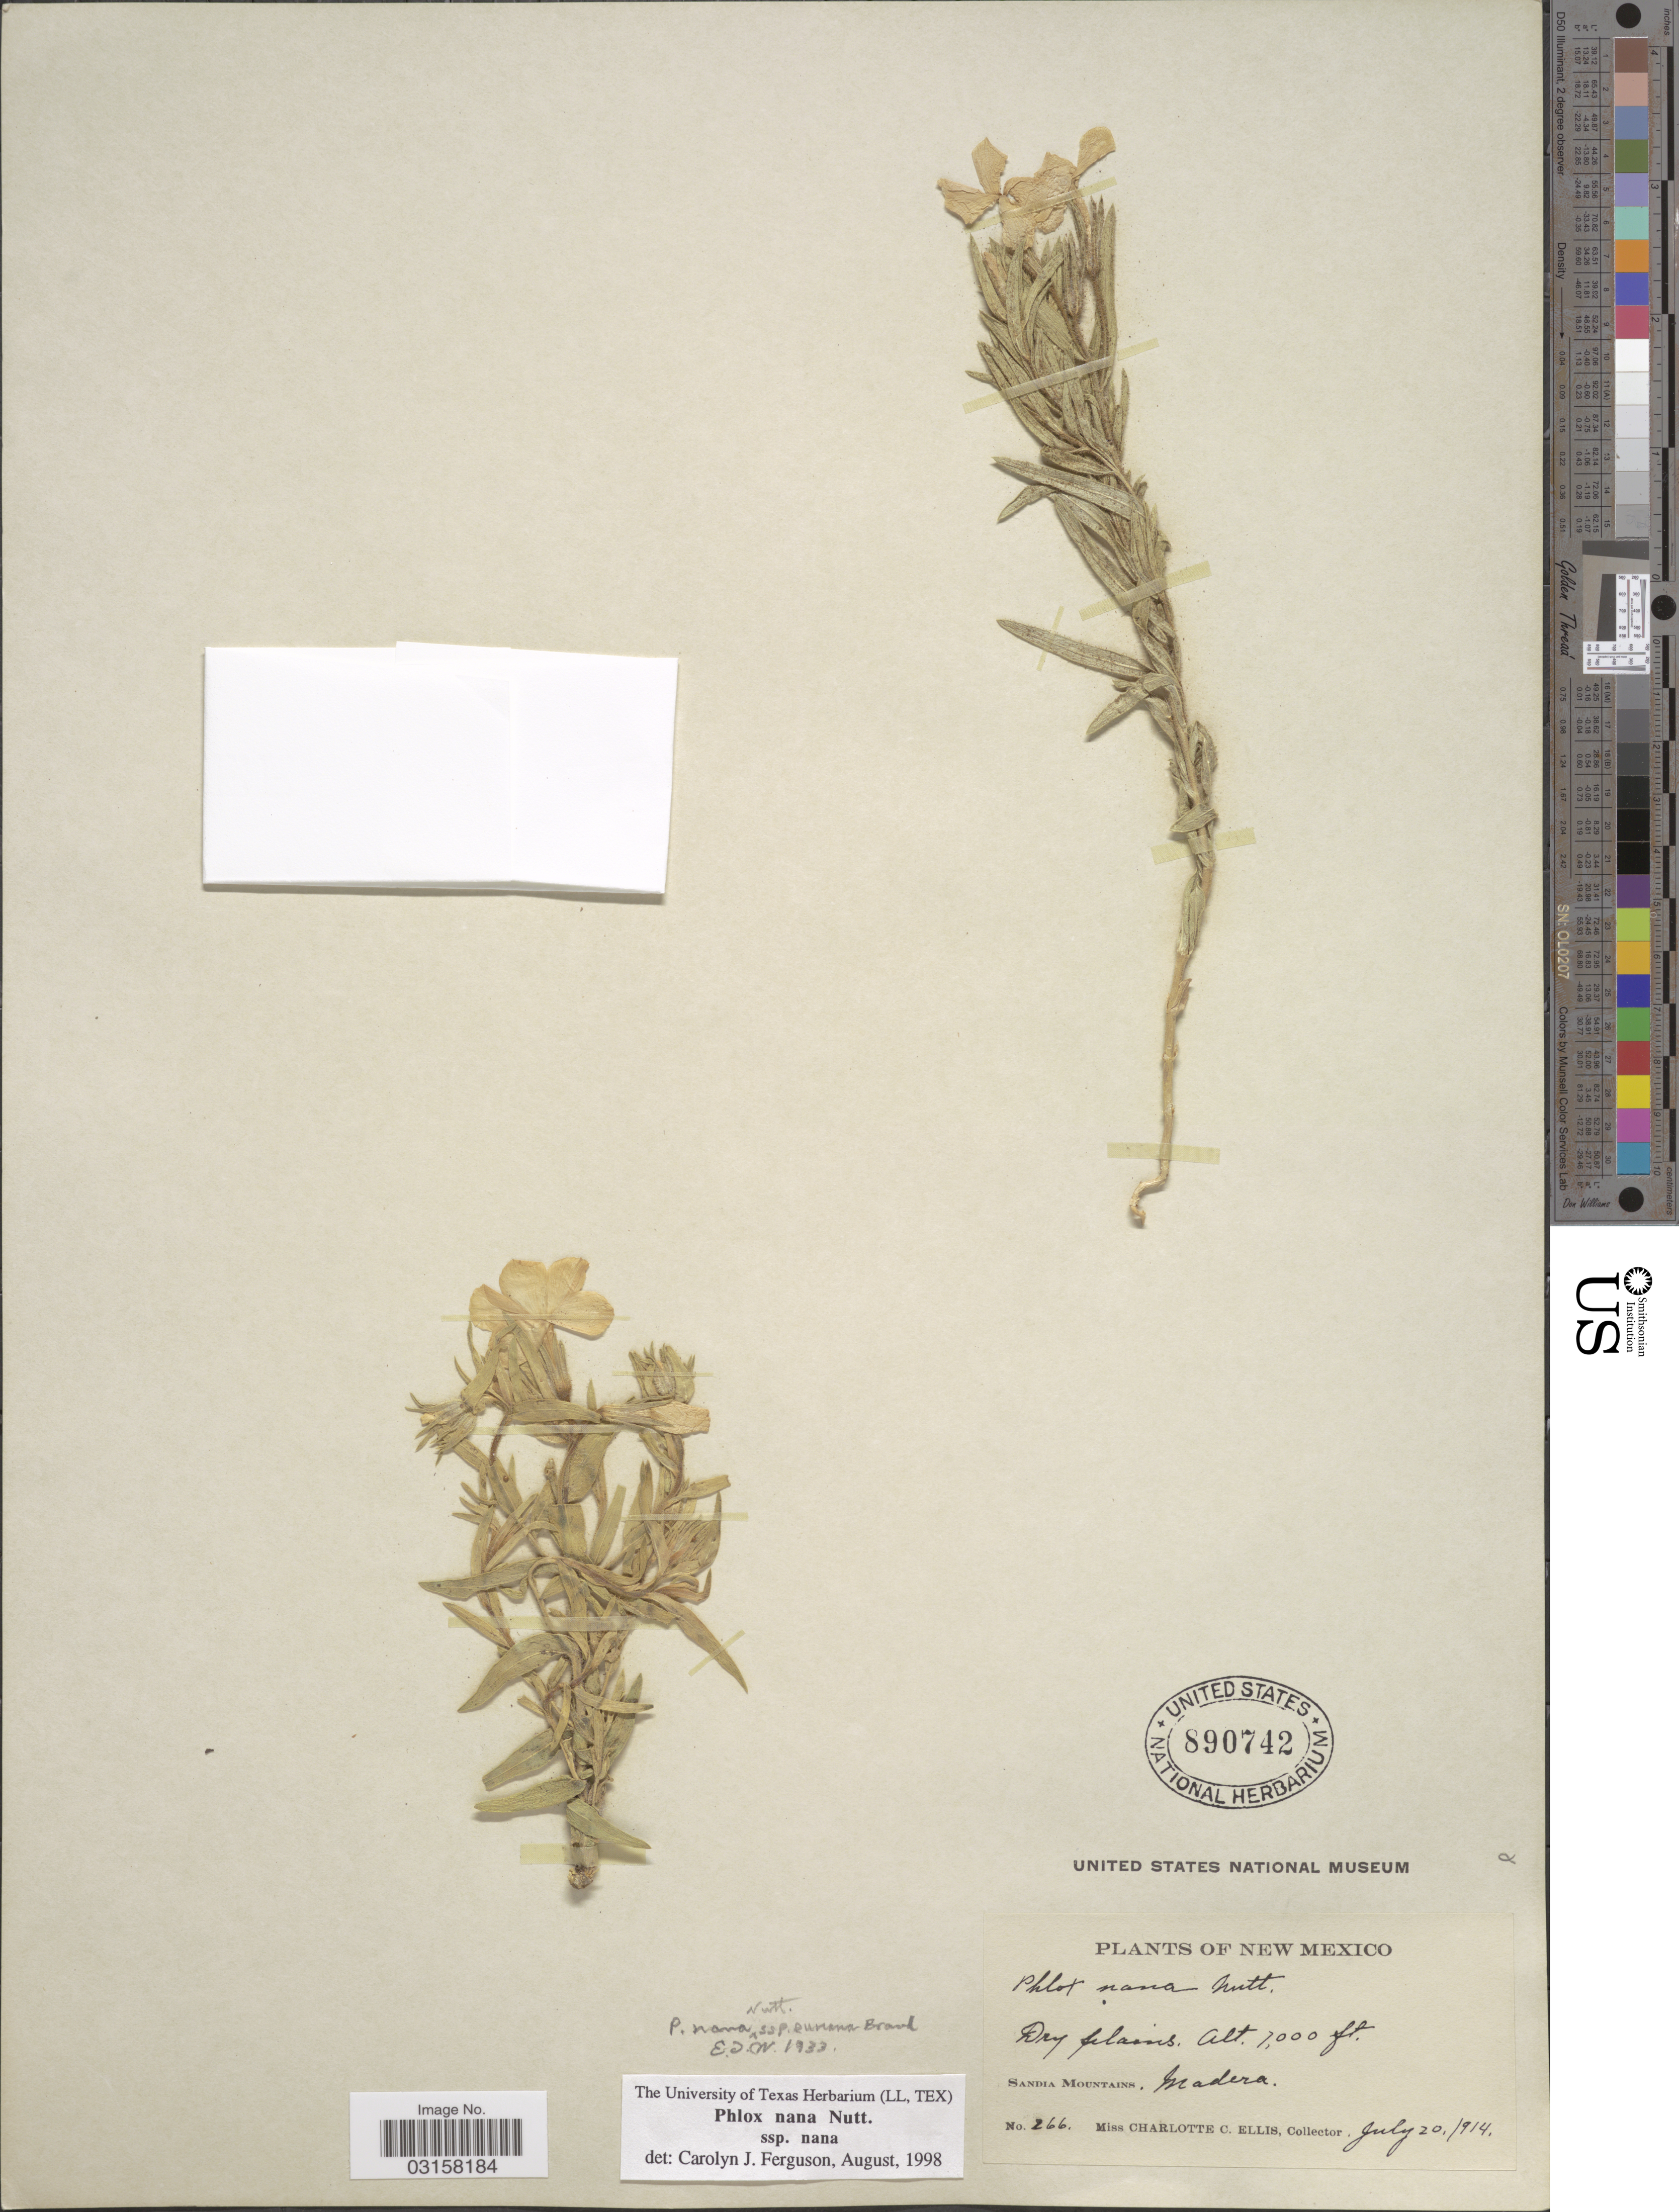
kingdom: Plantae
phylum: Tracheophyta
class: Magnoliopsida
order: Ericales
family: Polemoniaceae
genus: Phlox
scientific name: Phlox nana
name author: Nutt.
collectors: C. C. Ellis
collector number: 266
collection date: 1914-07-20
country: United States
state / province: New Mexico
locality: Sandia Mountains, Madera.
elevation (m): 2134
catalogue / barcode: US 890742